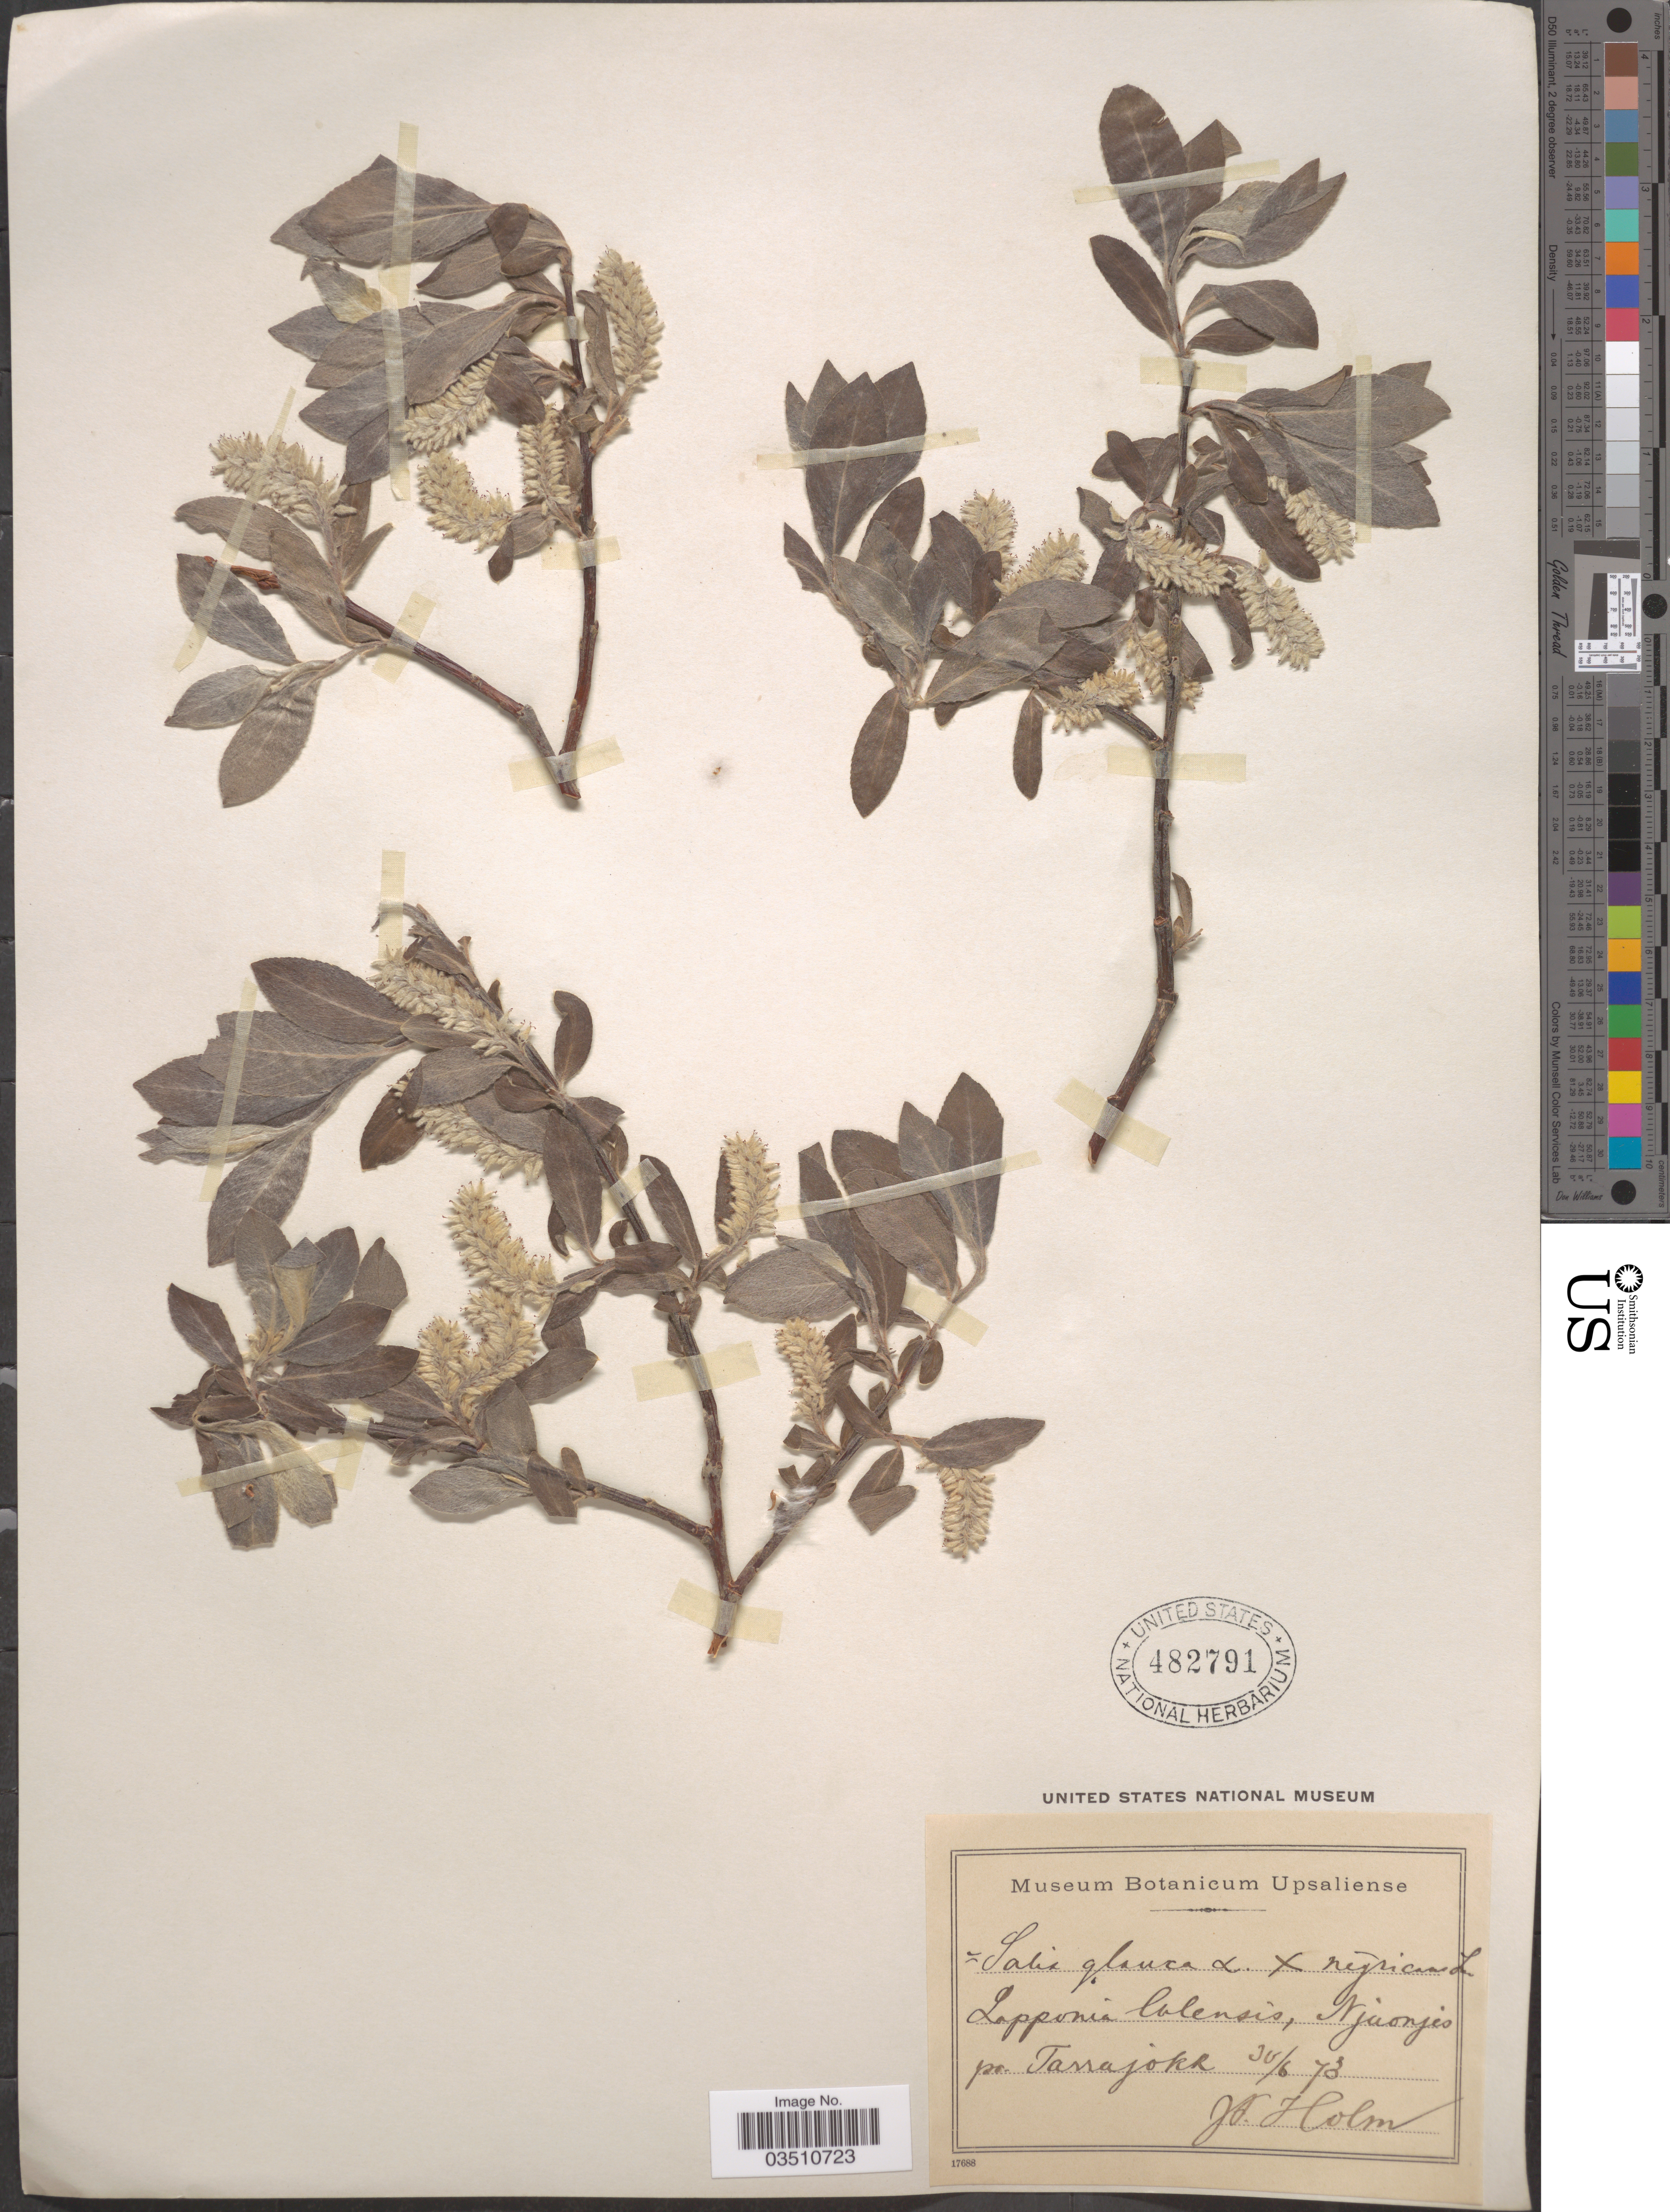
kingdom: Plantae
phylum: Tracheophyta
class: Magnoliopsida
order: Malpighiales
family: Salicaceae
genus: Salix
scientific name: Salix glauca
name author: L.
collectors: J. Holm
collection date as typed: Transcribed d/m/y: 30/6/73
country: Sweden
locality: Lapponia lulensis, Njuonjes [interpreted] pr. Tarrajokk.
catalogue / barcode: US 482791